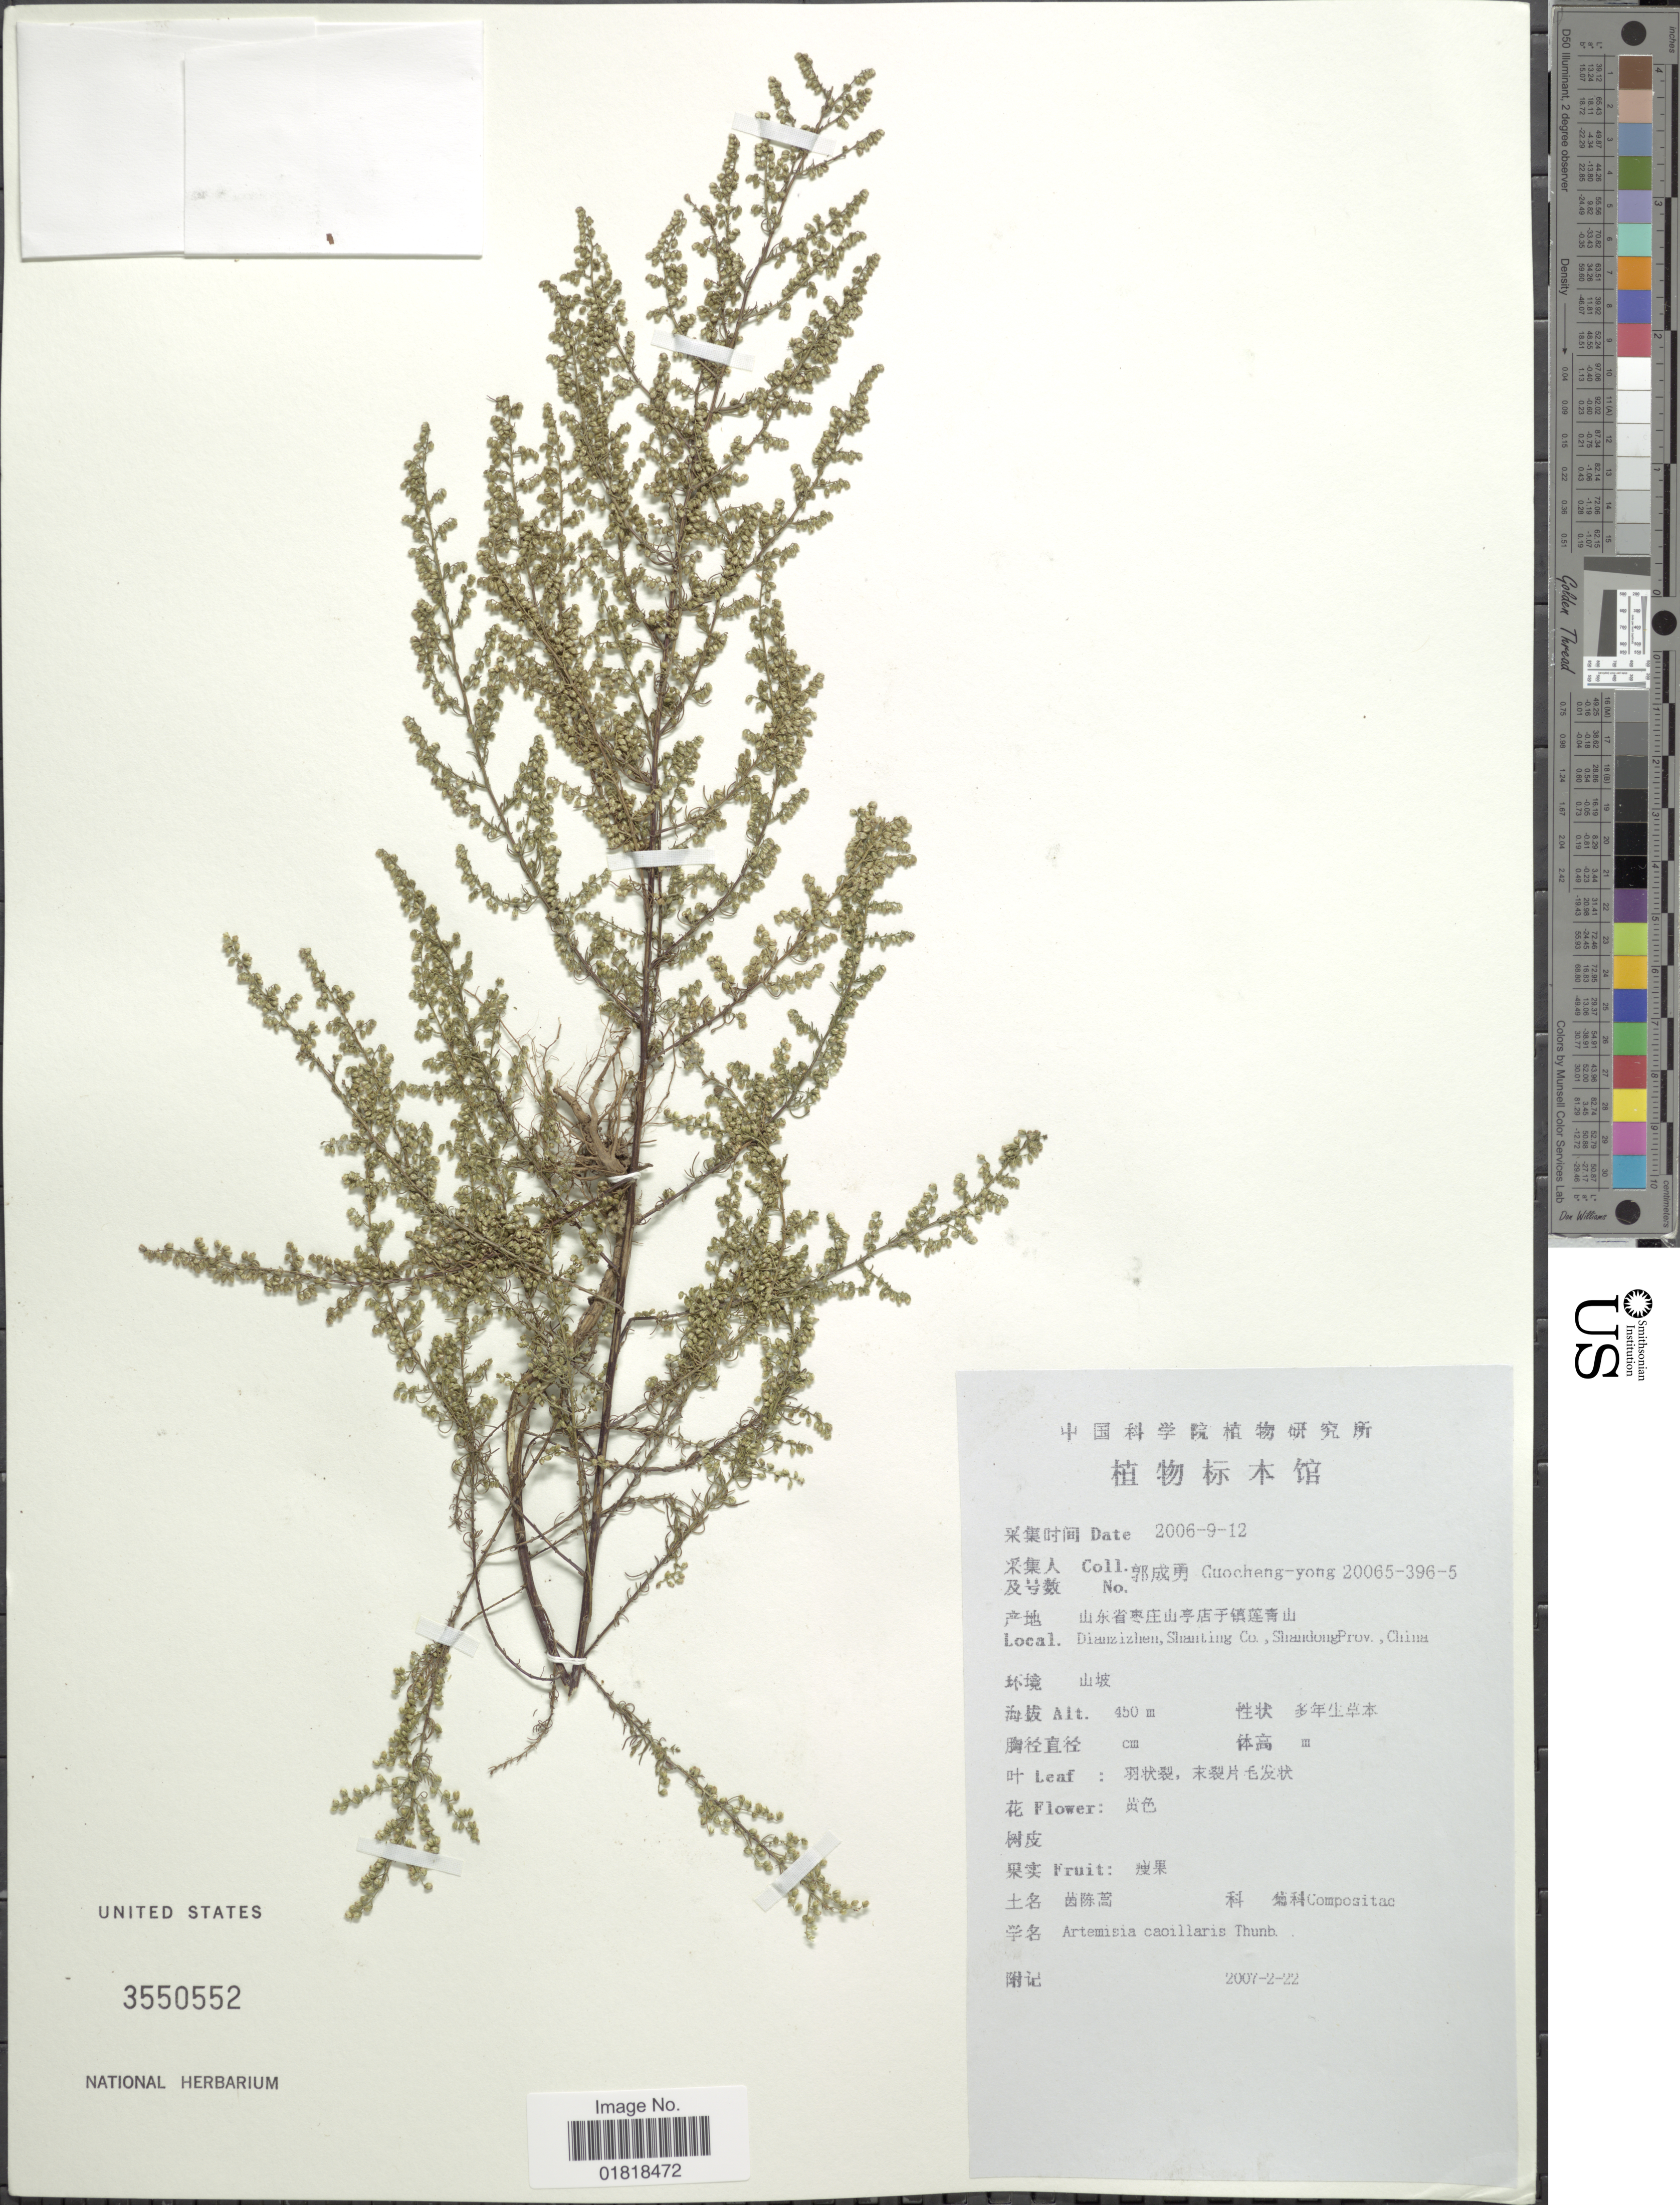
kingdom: Plantae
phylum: Tracheophyta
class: Magnoliopsida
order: Asterales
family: Asteraceae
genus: Artemisia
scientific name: Artemisia capillaris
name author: Thunb.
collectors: Guo cheng-yong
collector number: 20065-396-5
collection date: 2006-09-12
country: China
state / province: Shandong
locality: Dianzizhen,Shanling Co.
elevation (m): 450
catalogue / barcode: US 3550552